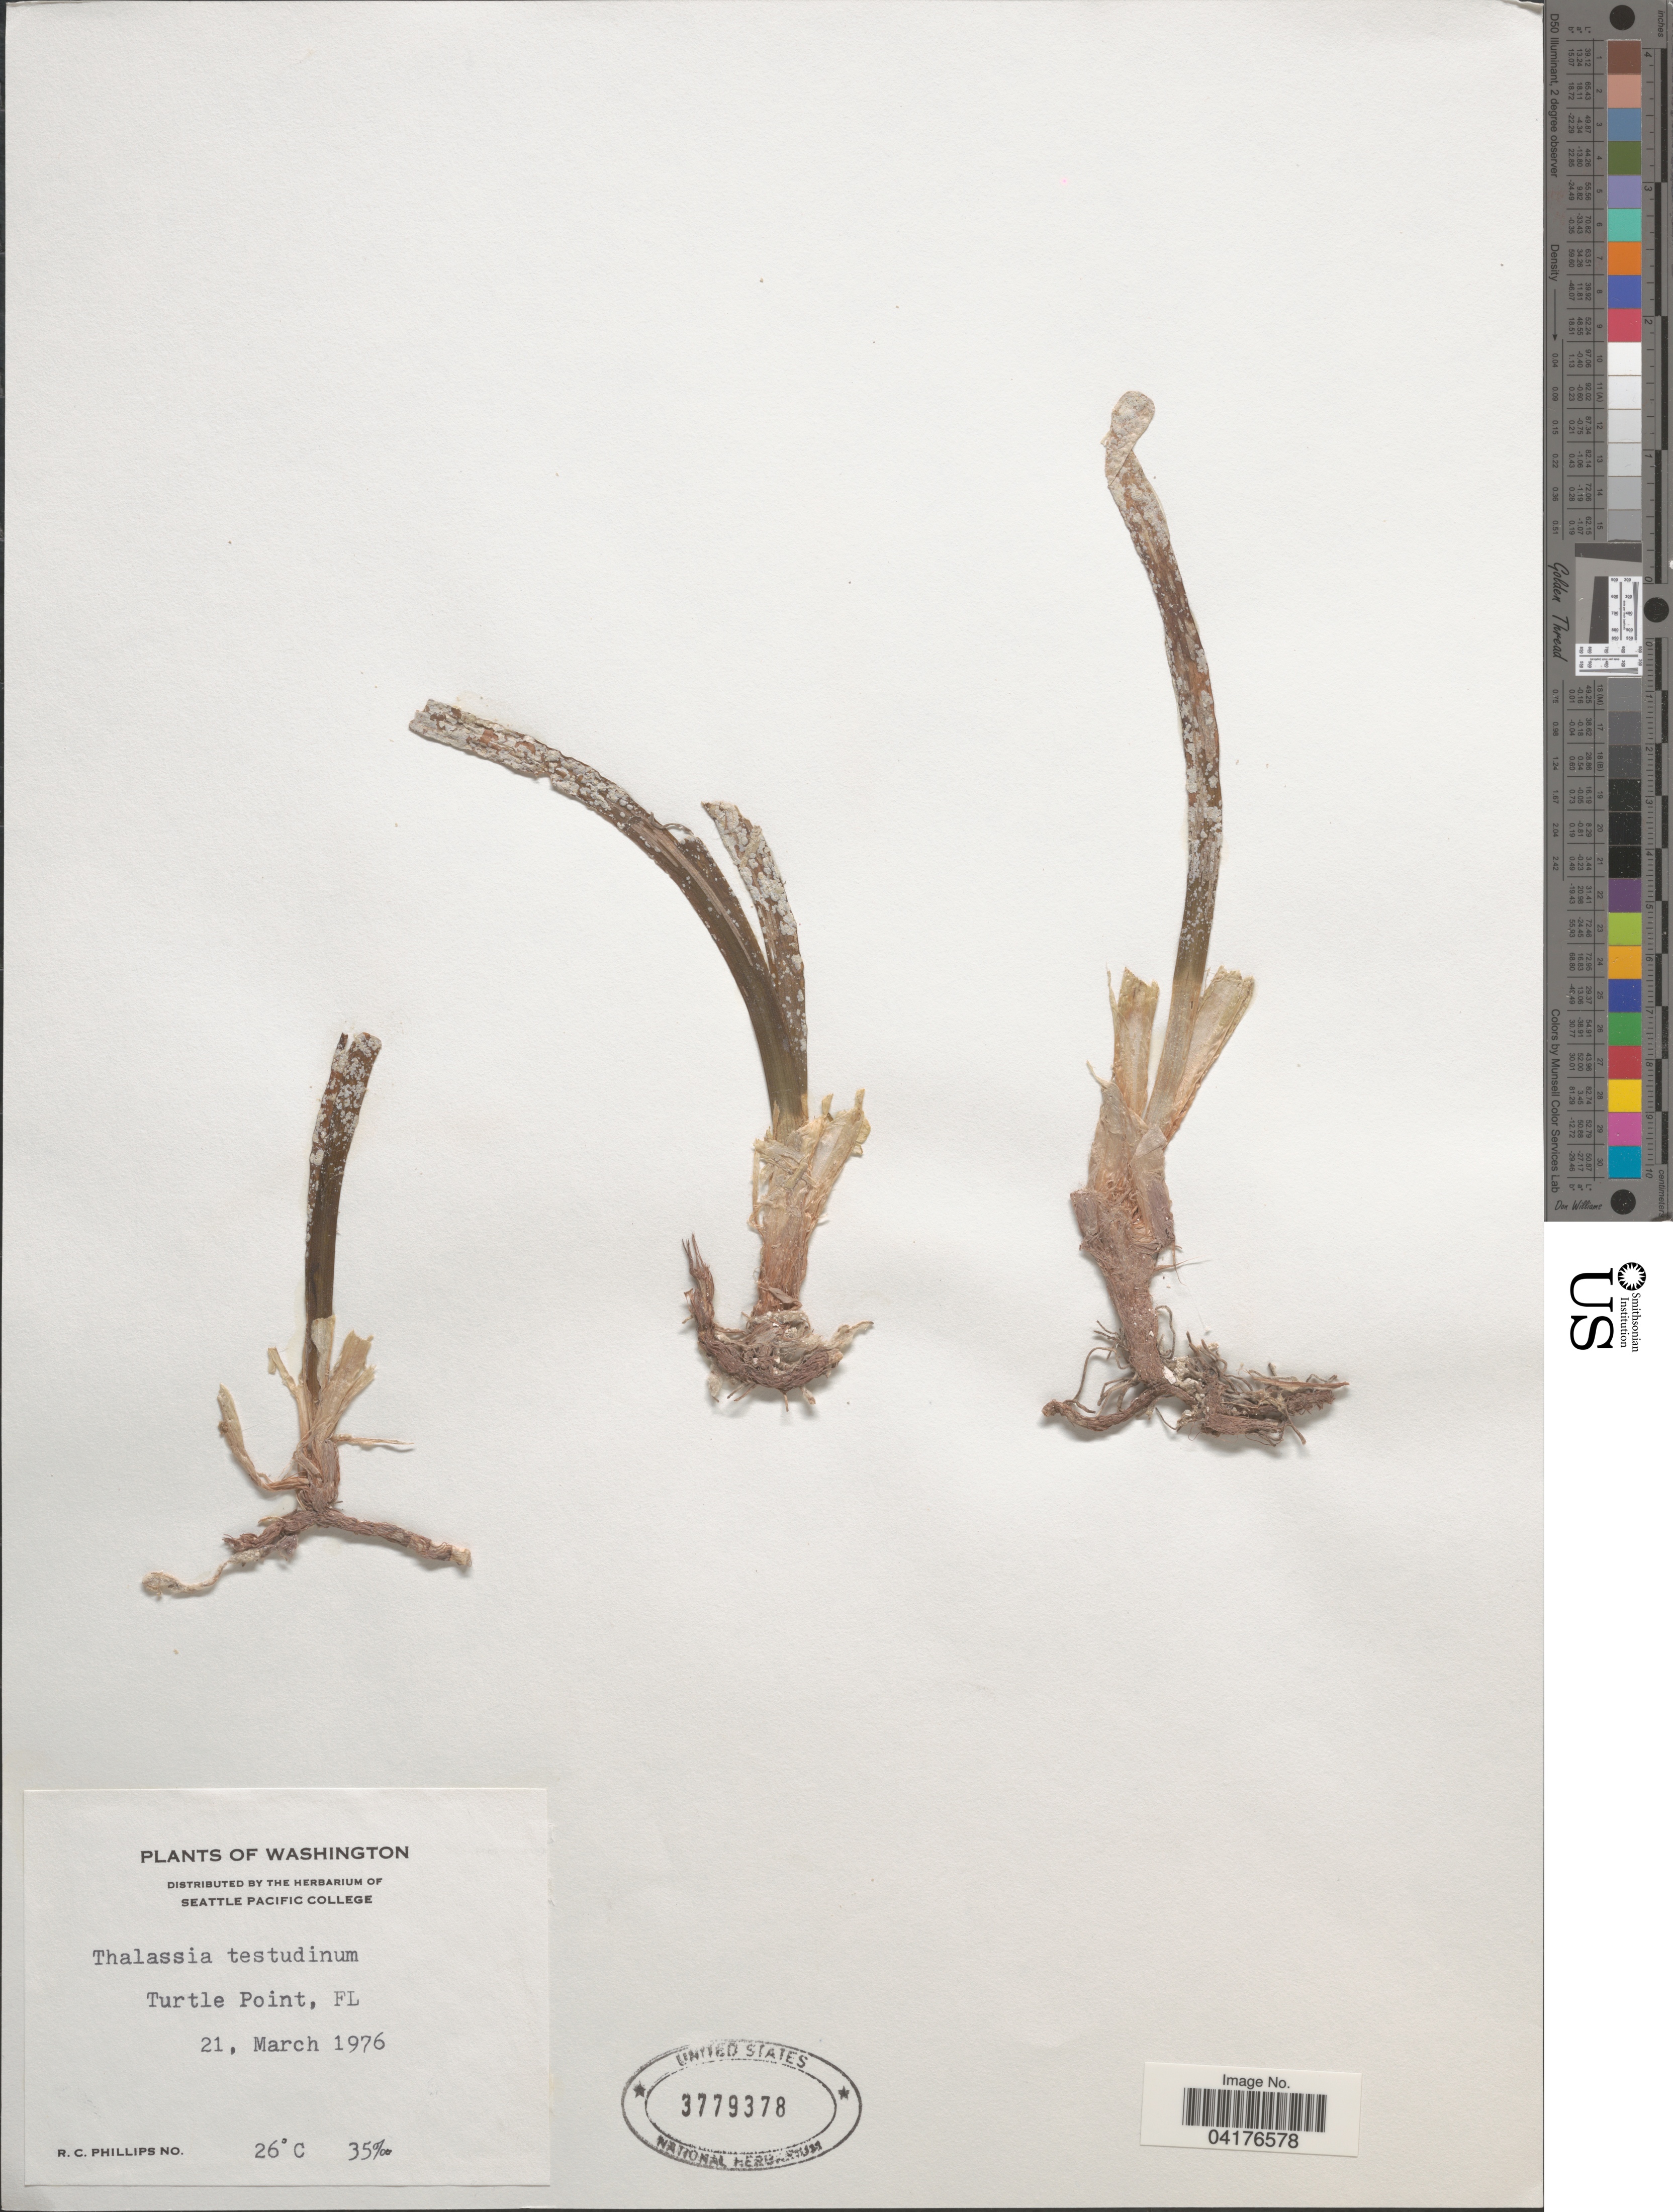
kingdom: Plantae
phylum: Tracheophyta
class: Liliopsida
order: Alismatales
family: Hydrocharitaceae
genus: Thalassia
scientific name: Thalassia testudinum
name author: Banks & Sol. ex K.D. Koenig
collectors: R. C. Phillips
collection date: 1976-03-21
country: United States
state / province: Florida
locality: Turtle Point.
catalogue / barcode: US 3779378